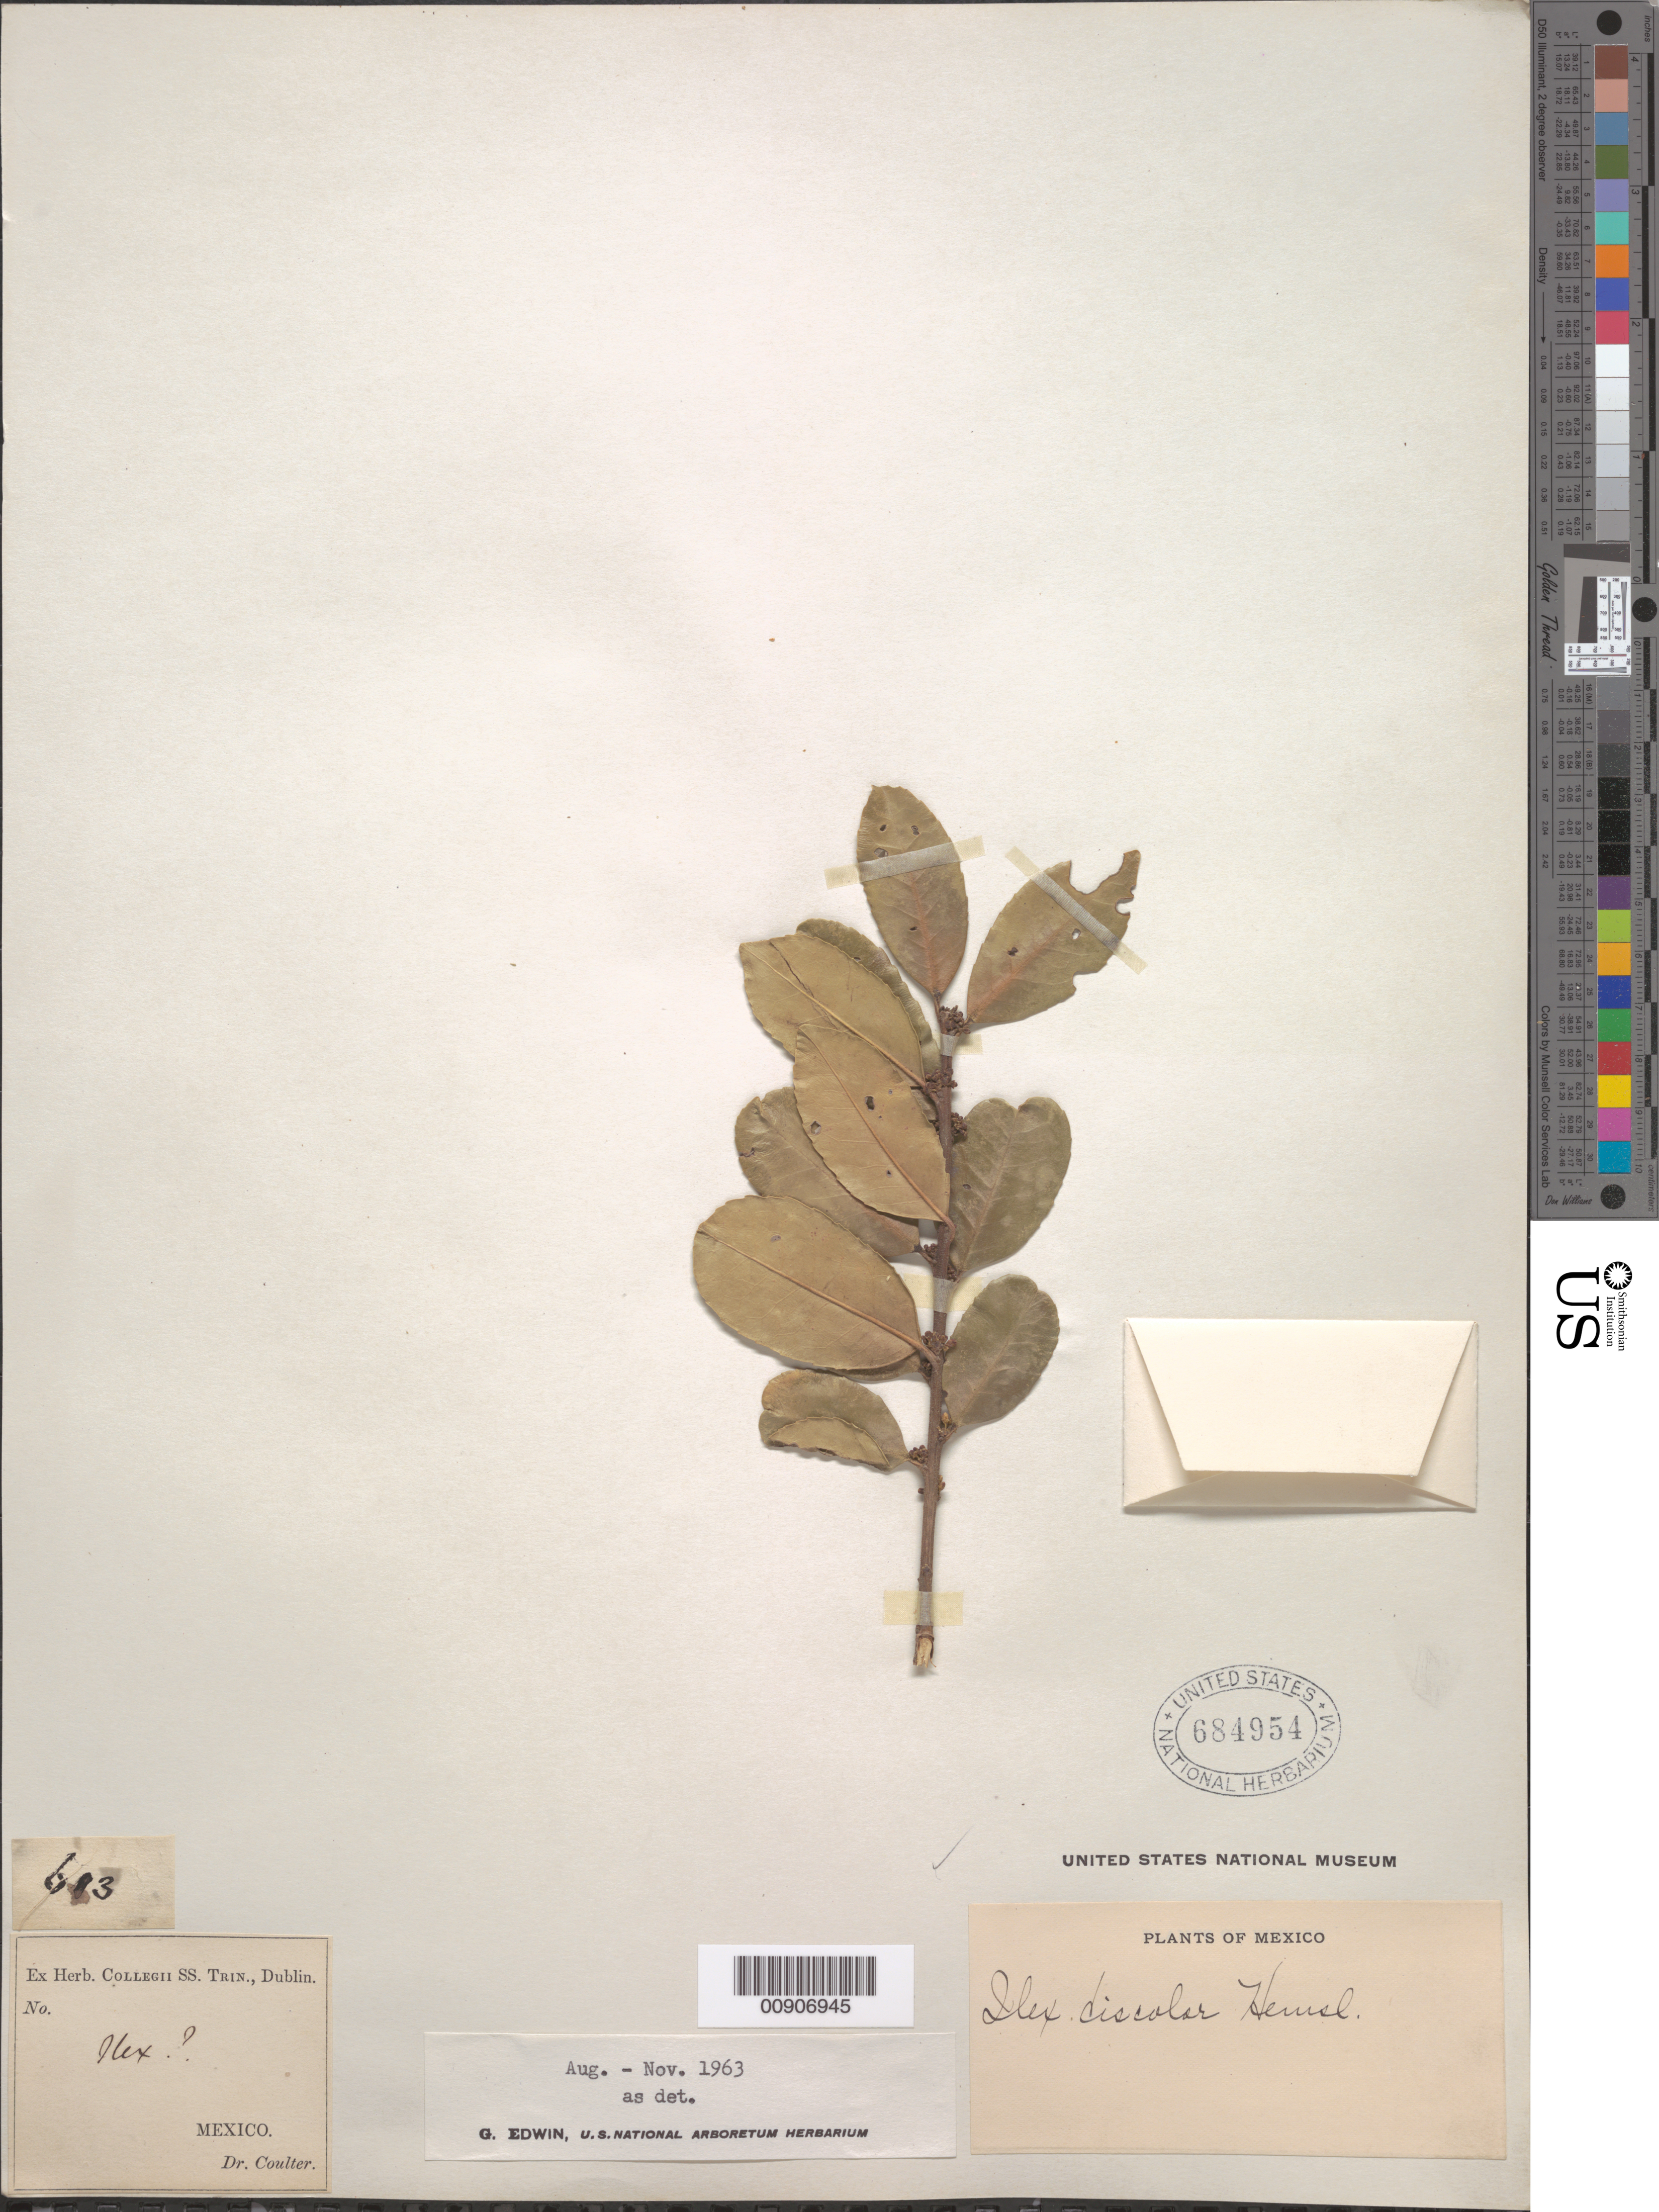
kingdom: Plantae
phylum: Tracheophyta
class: Magnoliopsida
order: Aquifoliales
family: Aquifoliaceae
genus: Ilex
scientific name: Ilex discolor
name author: Hemsl.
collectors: -- Coulter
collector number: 603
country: Mexico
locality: Mexico.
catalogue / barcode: US 684954